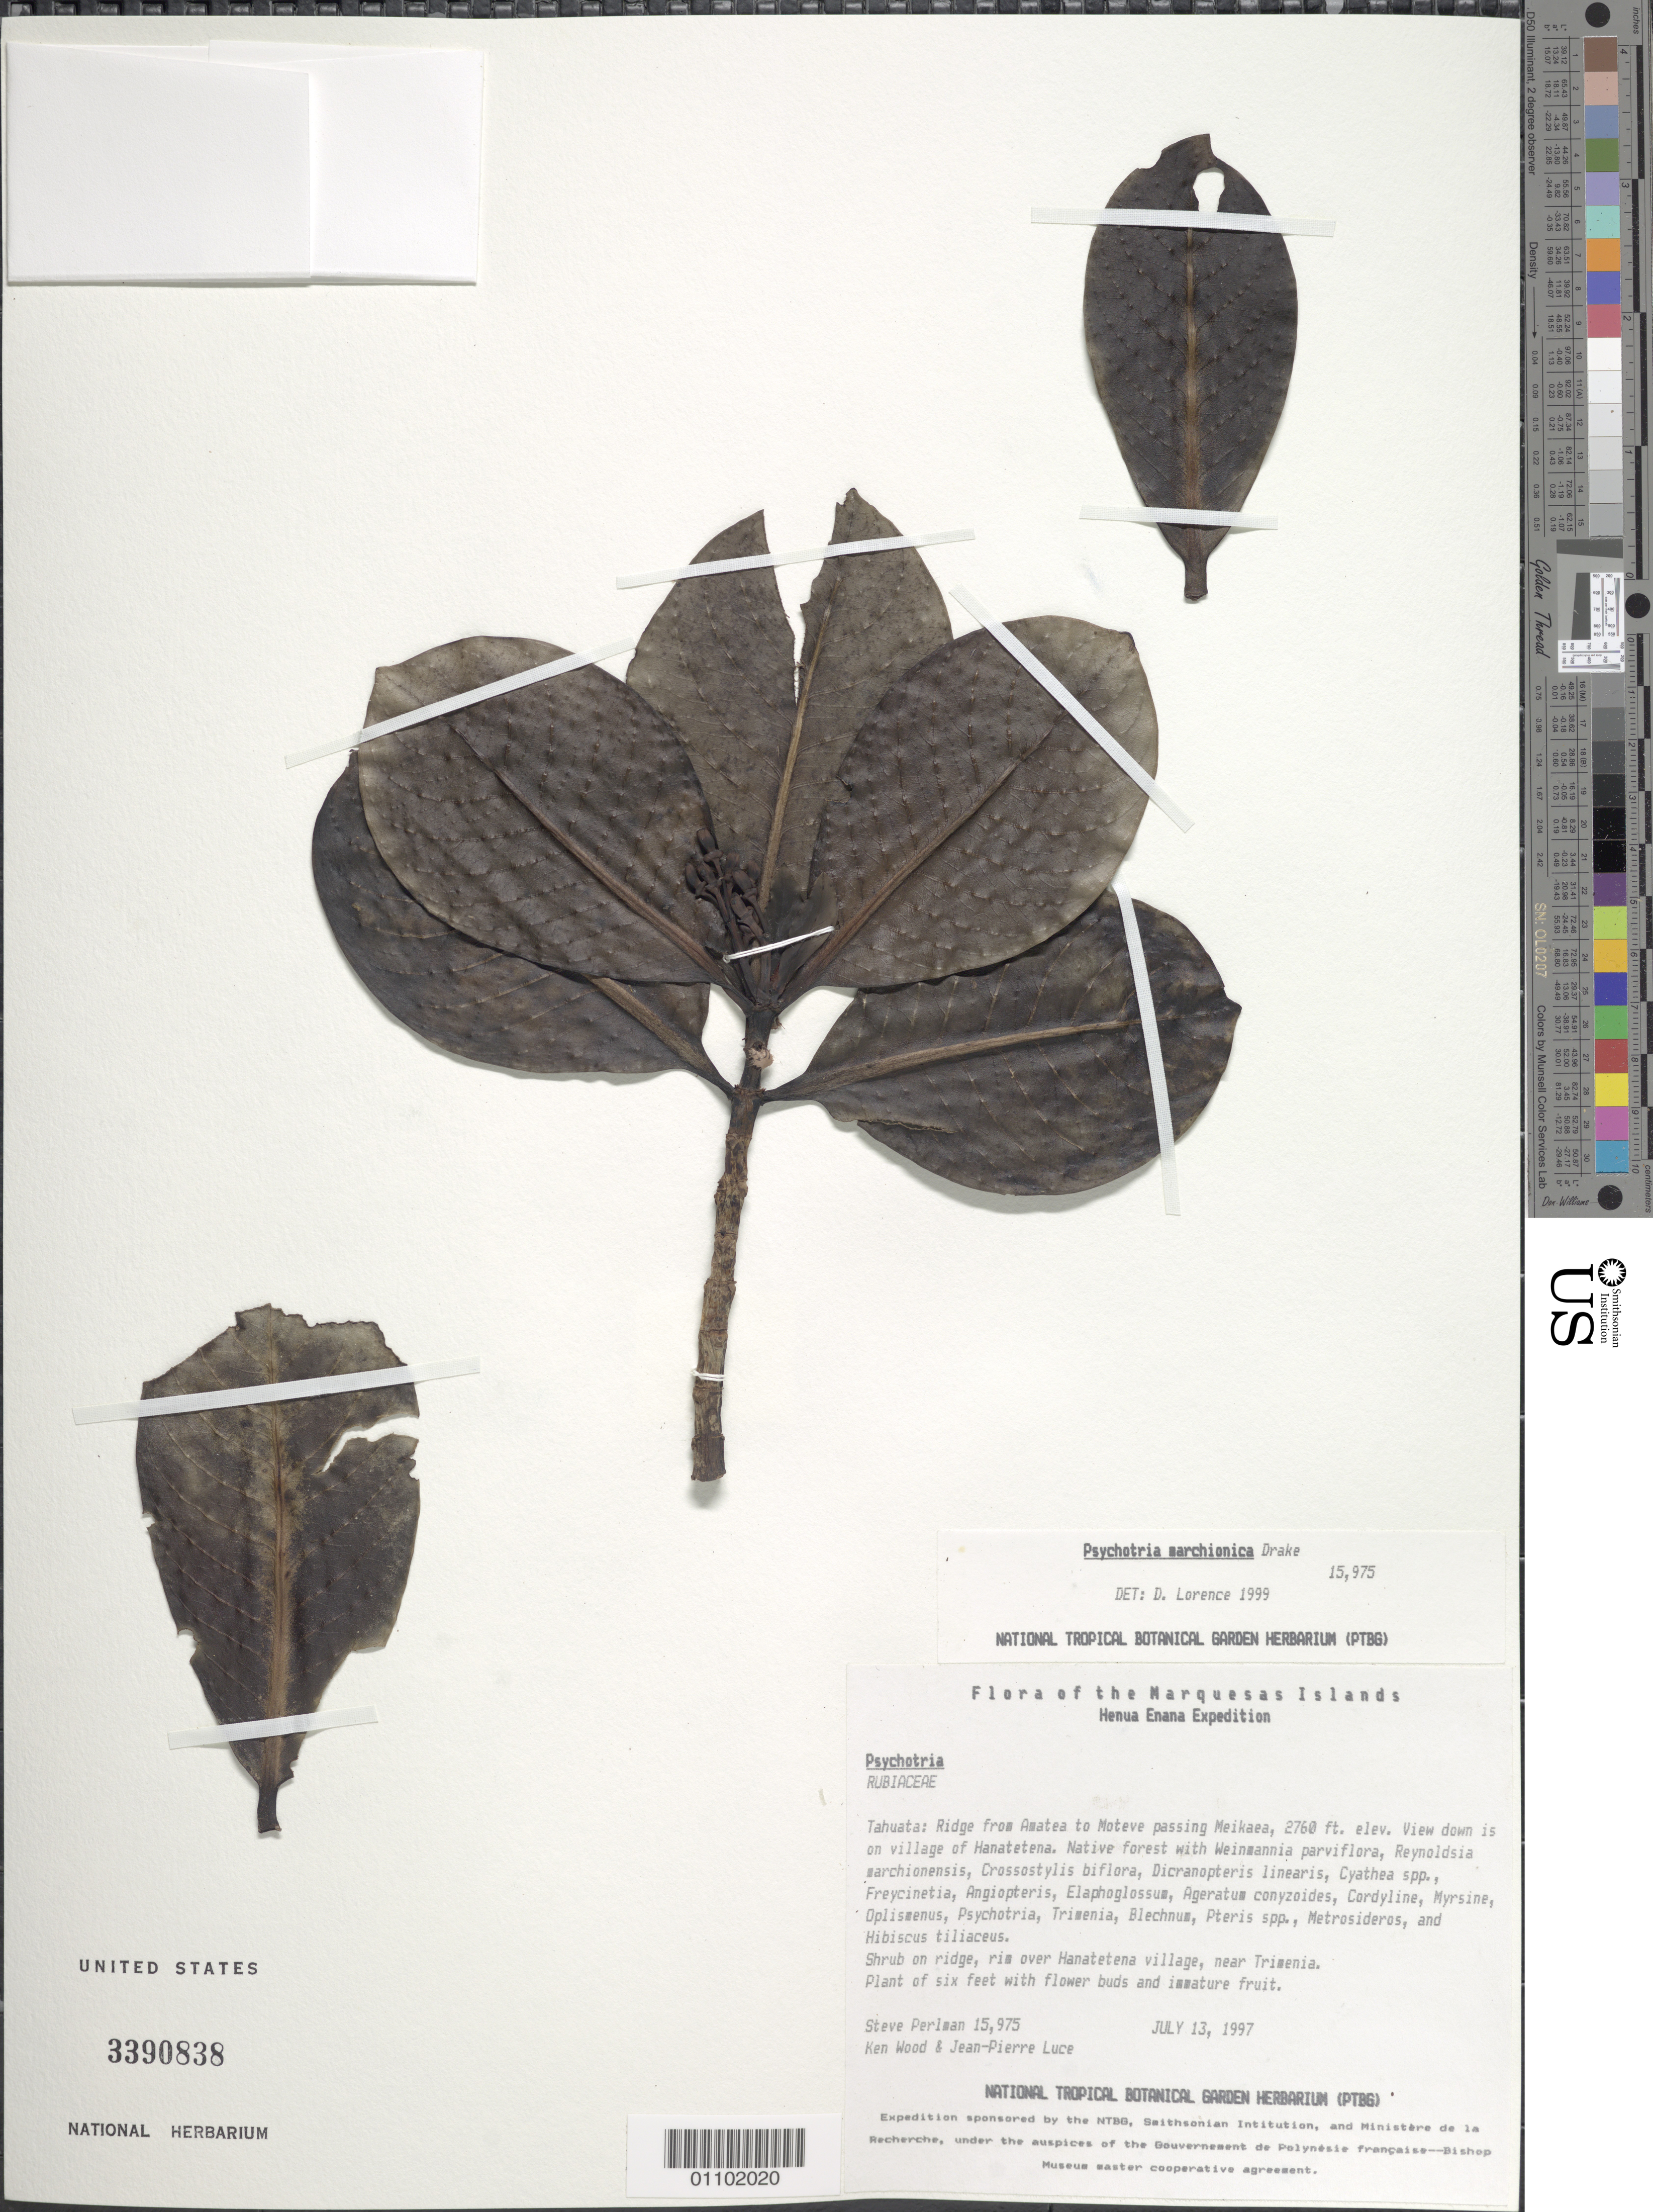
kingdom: Plantae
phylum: Tracheophyta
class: Magnoliopsida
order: Gentianales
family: Rubiaceae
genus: Psychotria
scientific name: Psychotria marchionica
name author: Drake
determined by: Lorence, David H., (PTBG), National Tropical Botanical Garden (UNITED STATES)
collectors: S. P. Perlman, K. R. Wood & J. Luce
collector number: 15975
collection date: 1997-07-13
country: French Polynesia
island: Tahuata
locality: Ridge from Amatea to Moteve passing Meikaea, rim over Hanatetena village, near Trimenia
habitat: Native forest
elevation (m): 841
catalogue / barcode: US 3390838